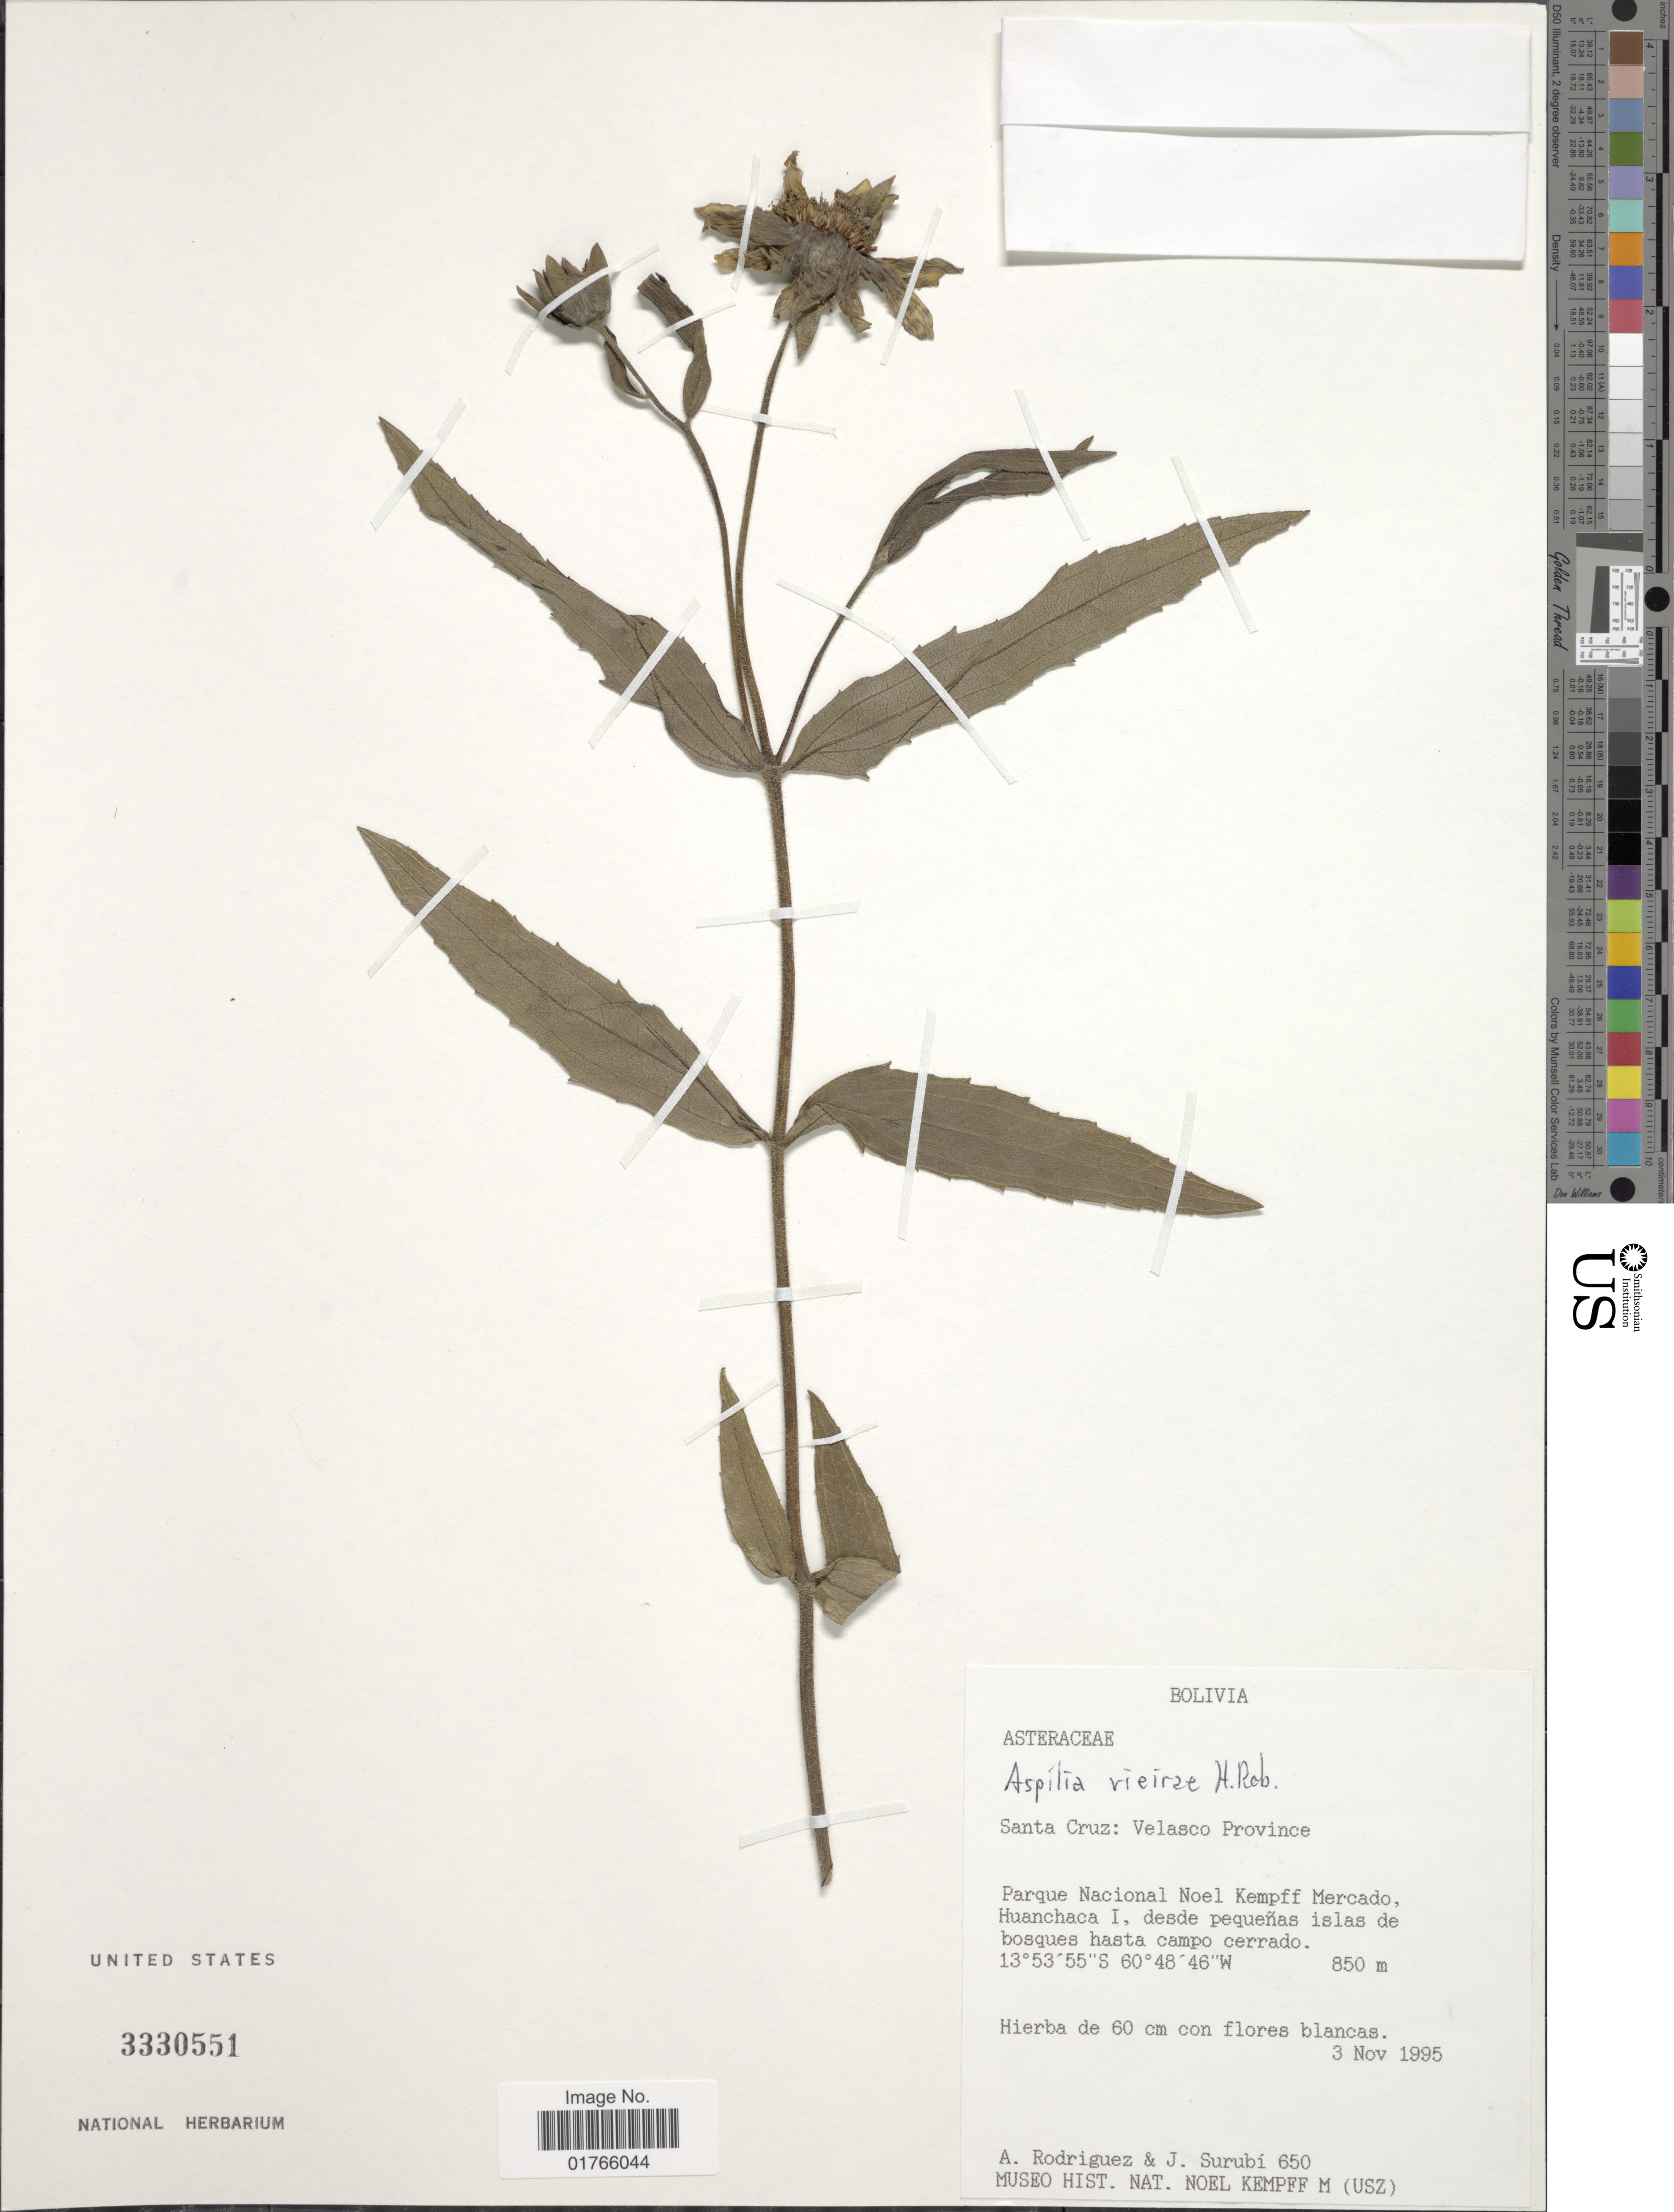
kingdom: Plantae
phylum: Tracheophyta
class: Magnoliopsida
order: Asterales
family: Asteraceae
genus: Aspilia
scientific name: Aspilia vieirae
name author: H. Rob.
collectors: A. Rodriguez & J. Surubí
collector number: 650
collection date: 1995-11-03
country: Bolivia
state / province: Santa Cruz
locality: Velasco Province, Parque Nacional Noel Kempff Mercado, Huanchaca 1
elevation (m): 850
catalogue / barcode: US 3330551